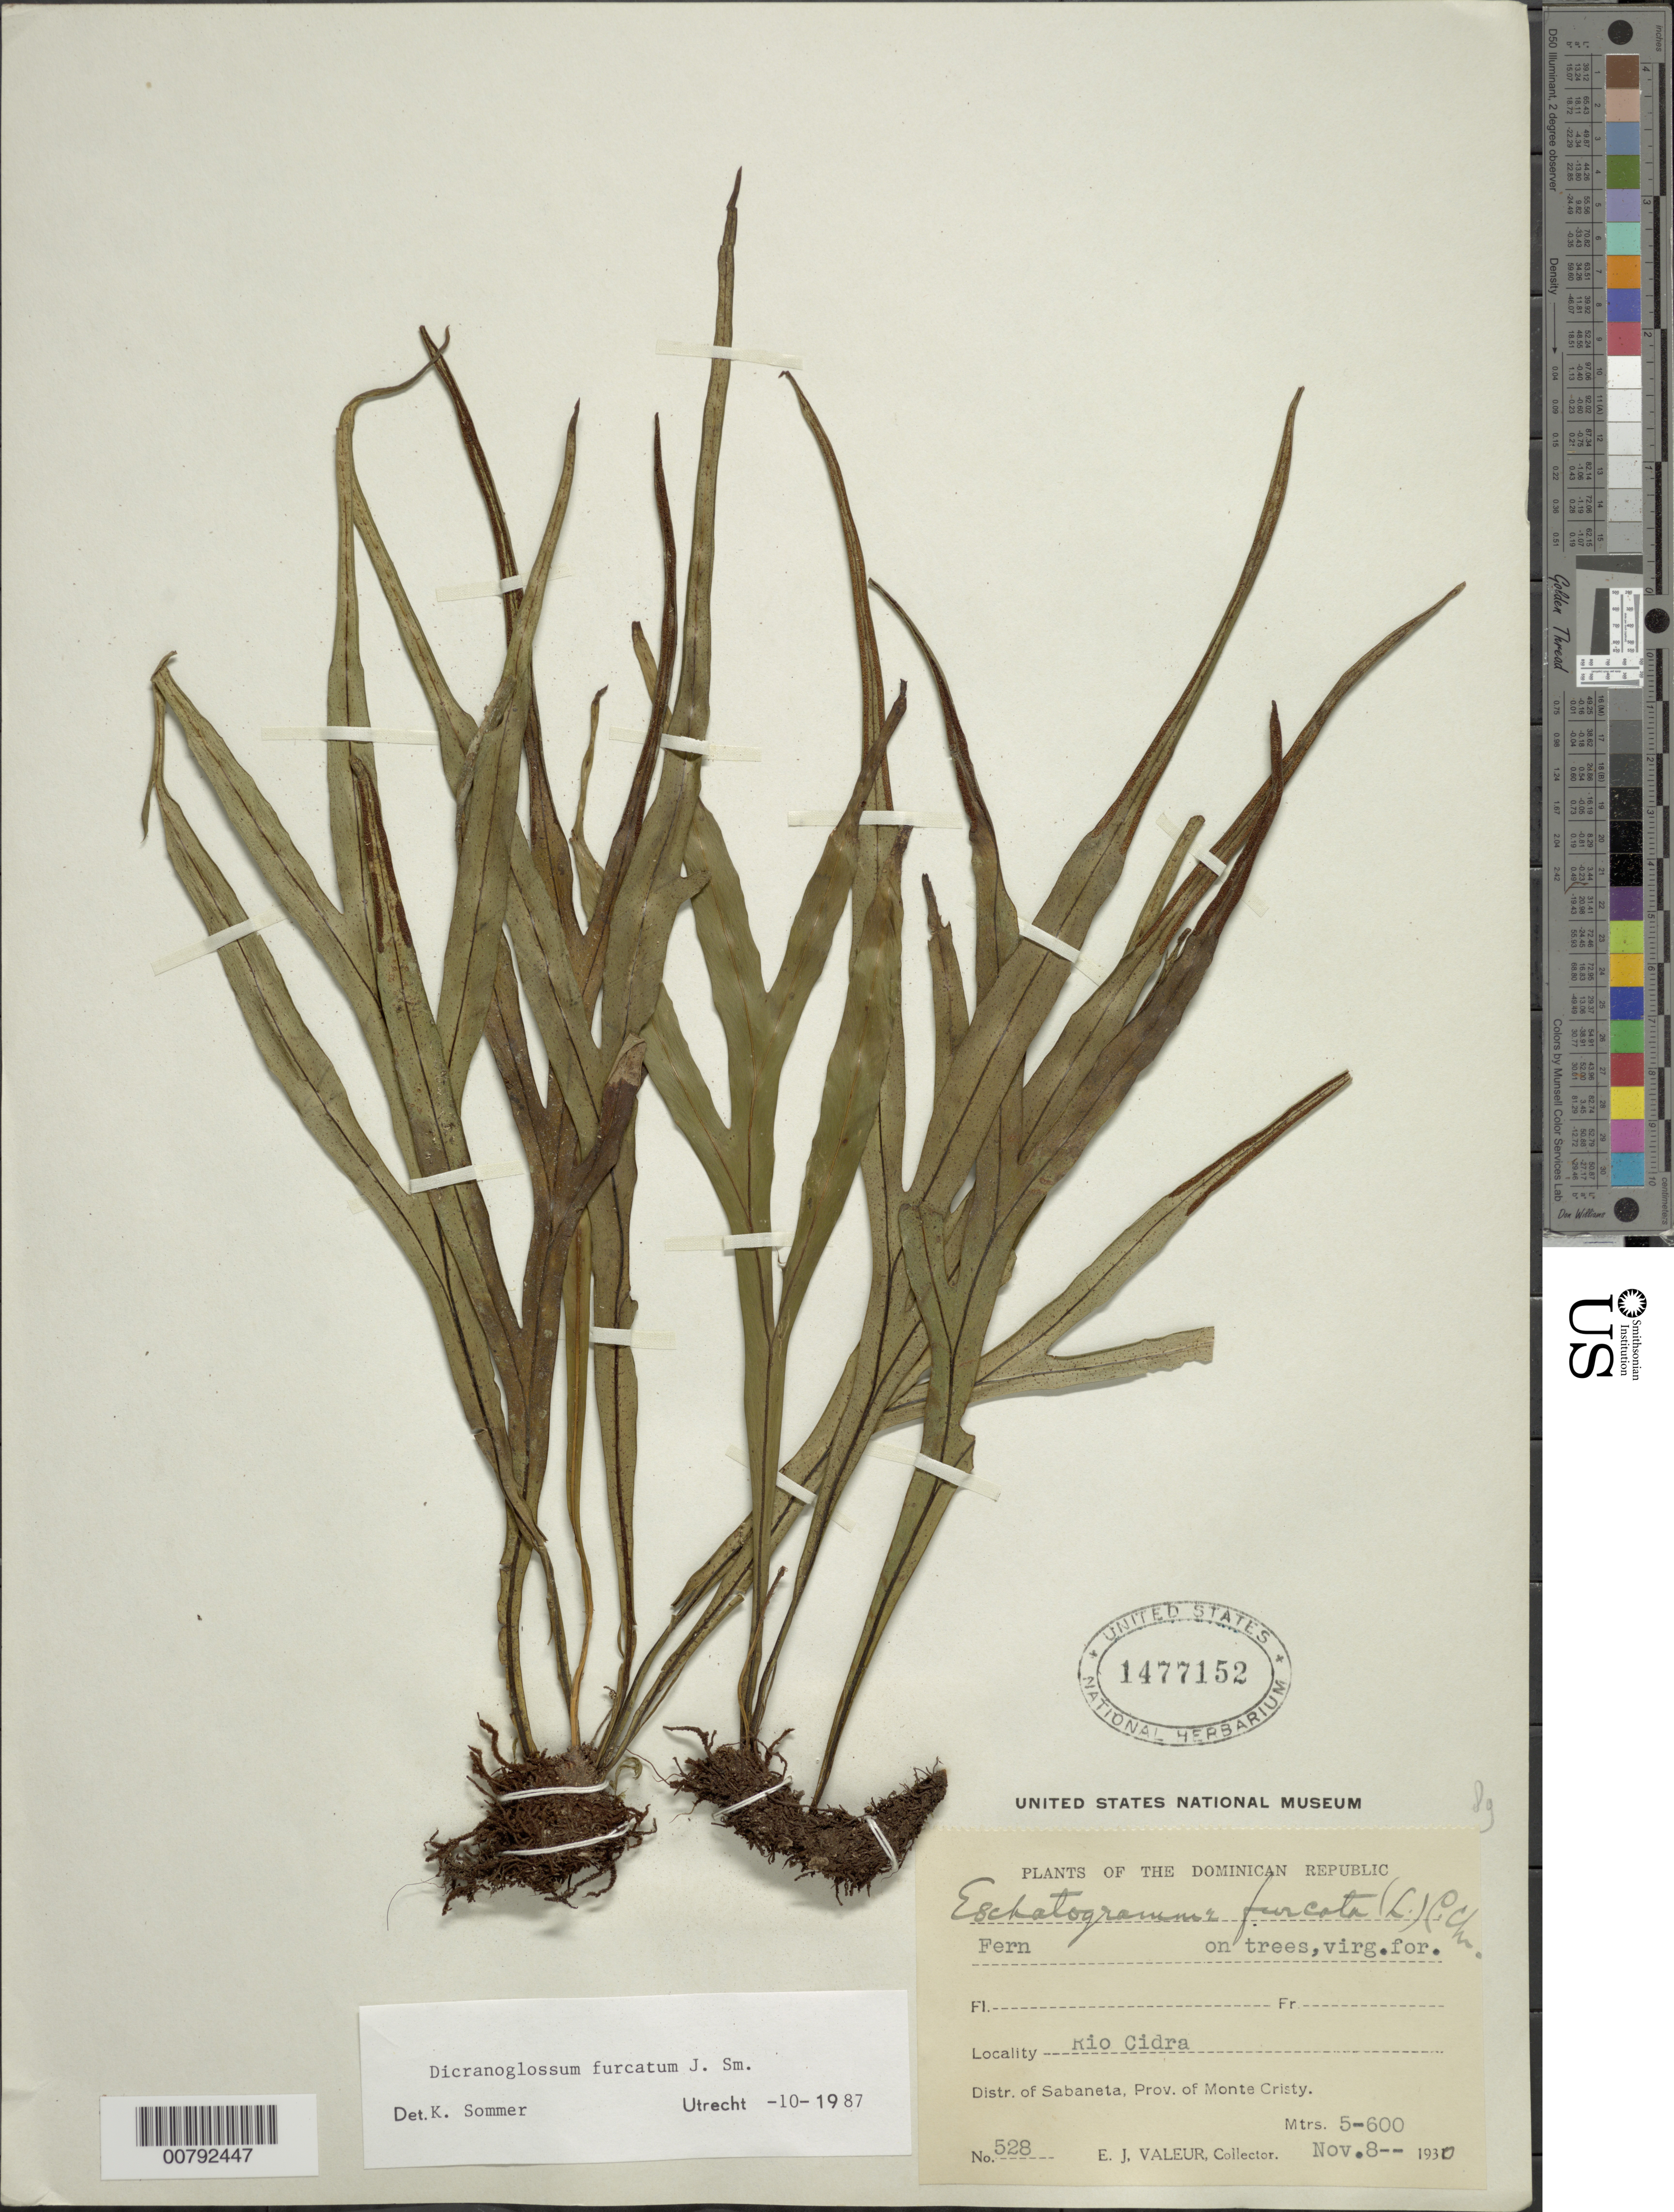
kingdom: Plantae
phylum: Tracheophyta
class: Polypodiopsida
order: Polypodiales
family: Polypodiaceae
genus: Pleopeltis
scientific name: Pleopeltis furcata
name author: (L.) A.R. Sm.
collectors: E. Valeur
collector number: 528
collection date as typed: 08 Nov 1930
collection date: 1930-11-08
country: Dominican Republic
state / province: Monte Cristi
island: Hispaniola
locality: Dist. Sabaneta, Rio Cidra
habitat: Virgin forest, on trees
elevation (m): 500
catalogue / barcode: US 1477152